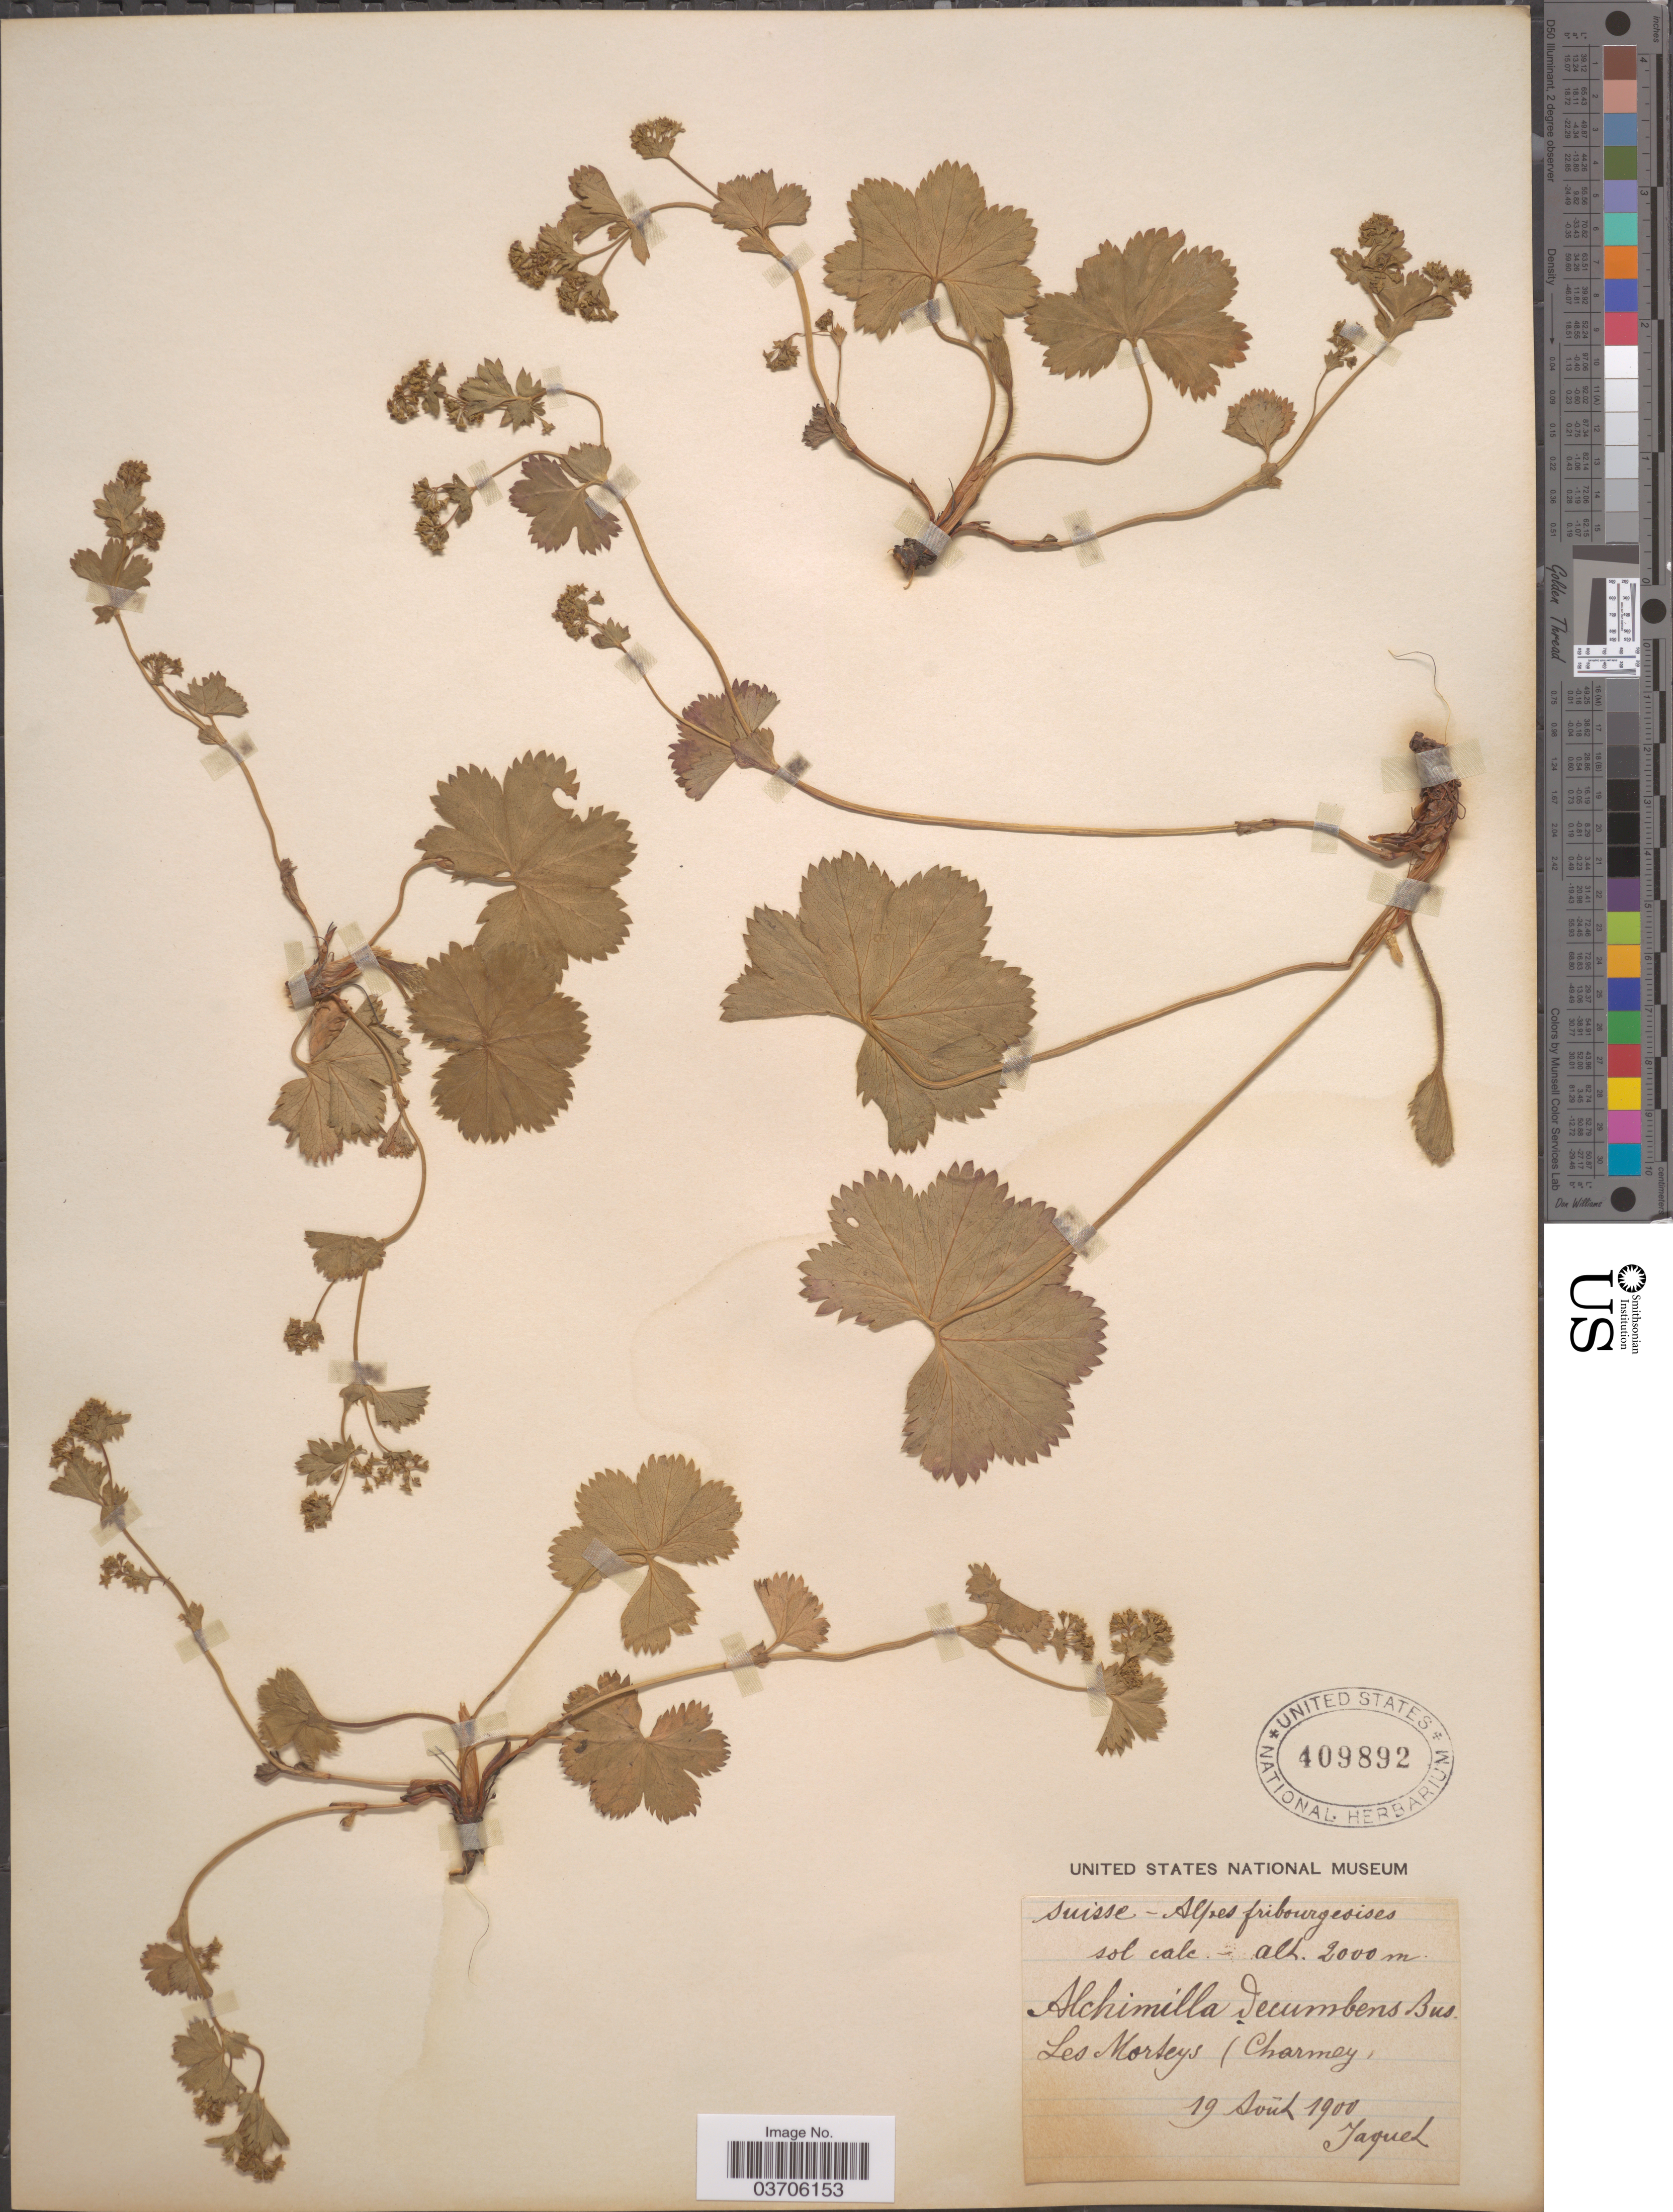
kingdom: Plantae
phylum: Tracheophyta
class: Magnoliopsida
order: Rosales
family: Rosaceae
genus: Alchemilla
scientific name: Alchemilla decumbens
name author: Buser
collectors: -. Jaquet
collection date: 1900-08-19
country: Switzerland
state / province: Fribourg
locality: Suisse - Alpes fribourgeoises sol calc. Les Morteys (Charmey).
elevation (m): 2000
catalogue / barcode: US 409892